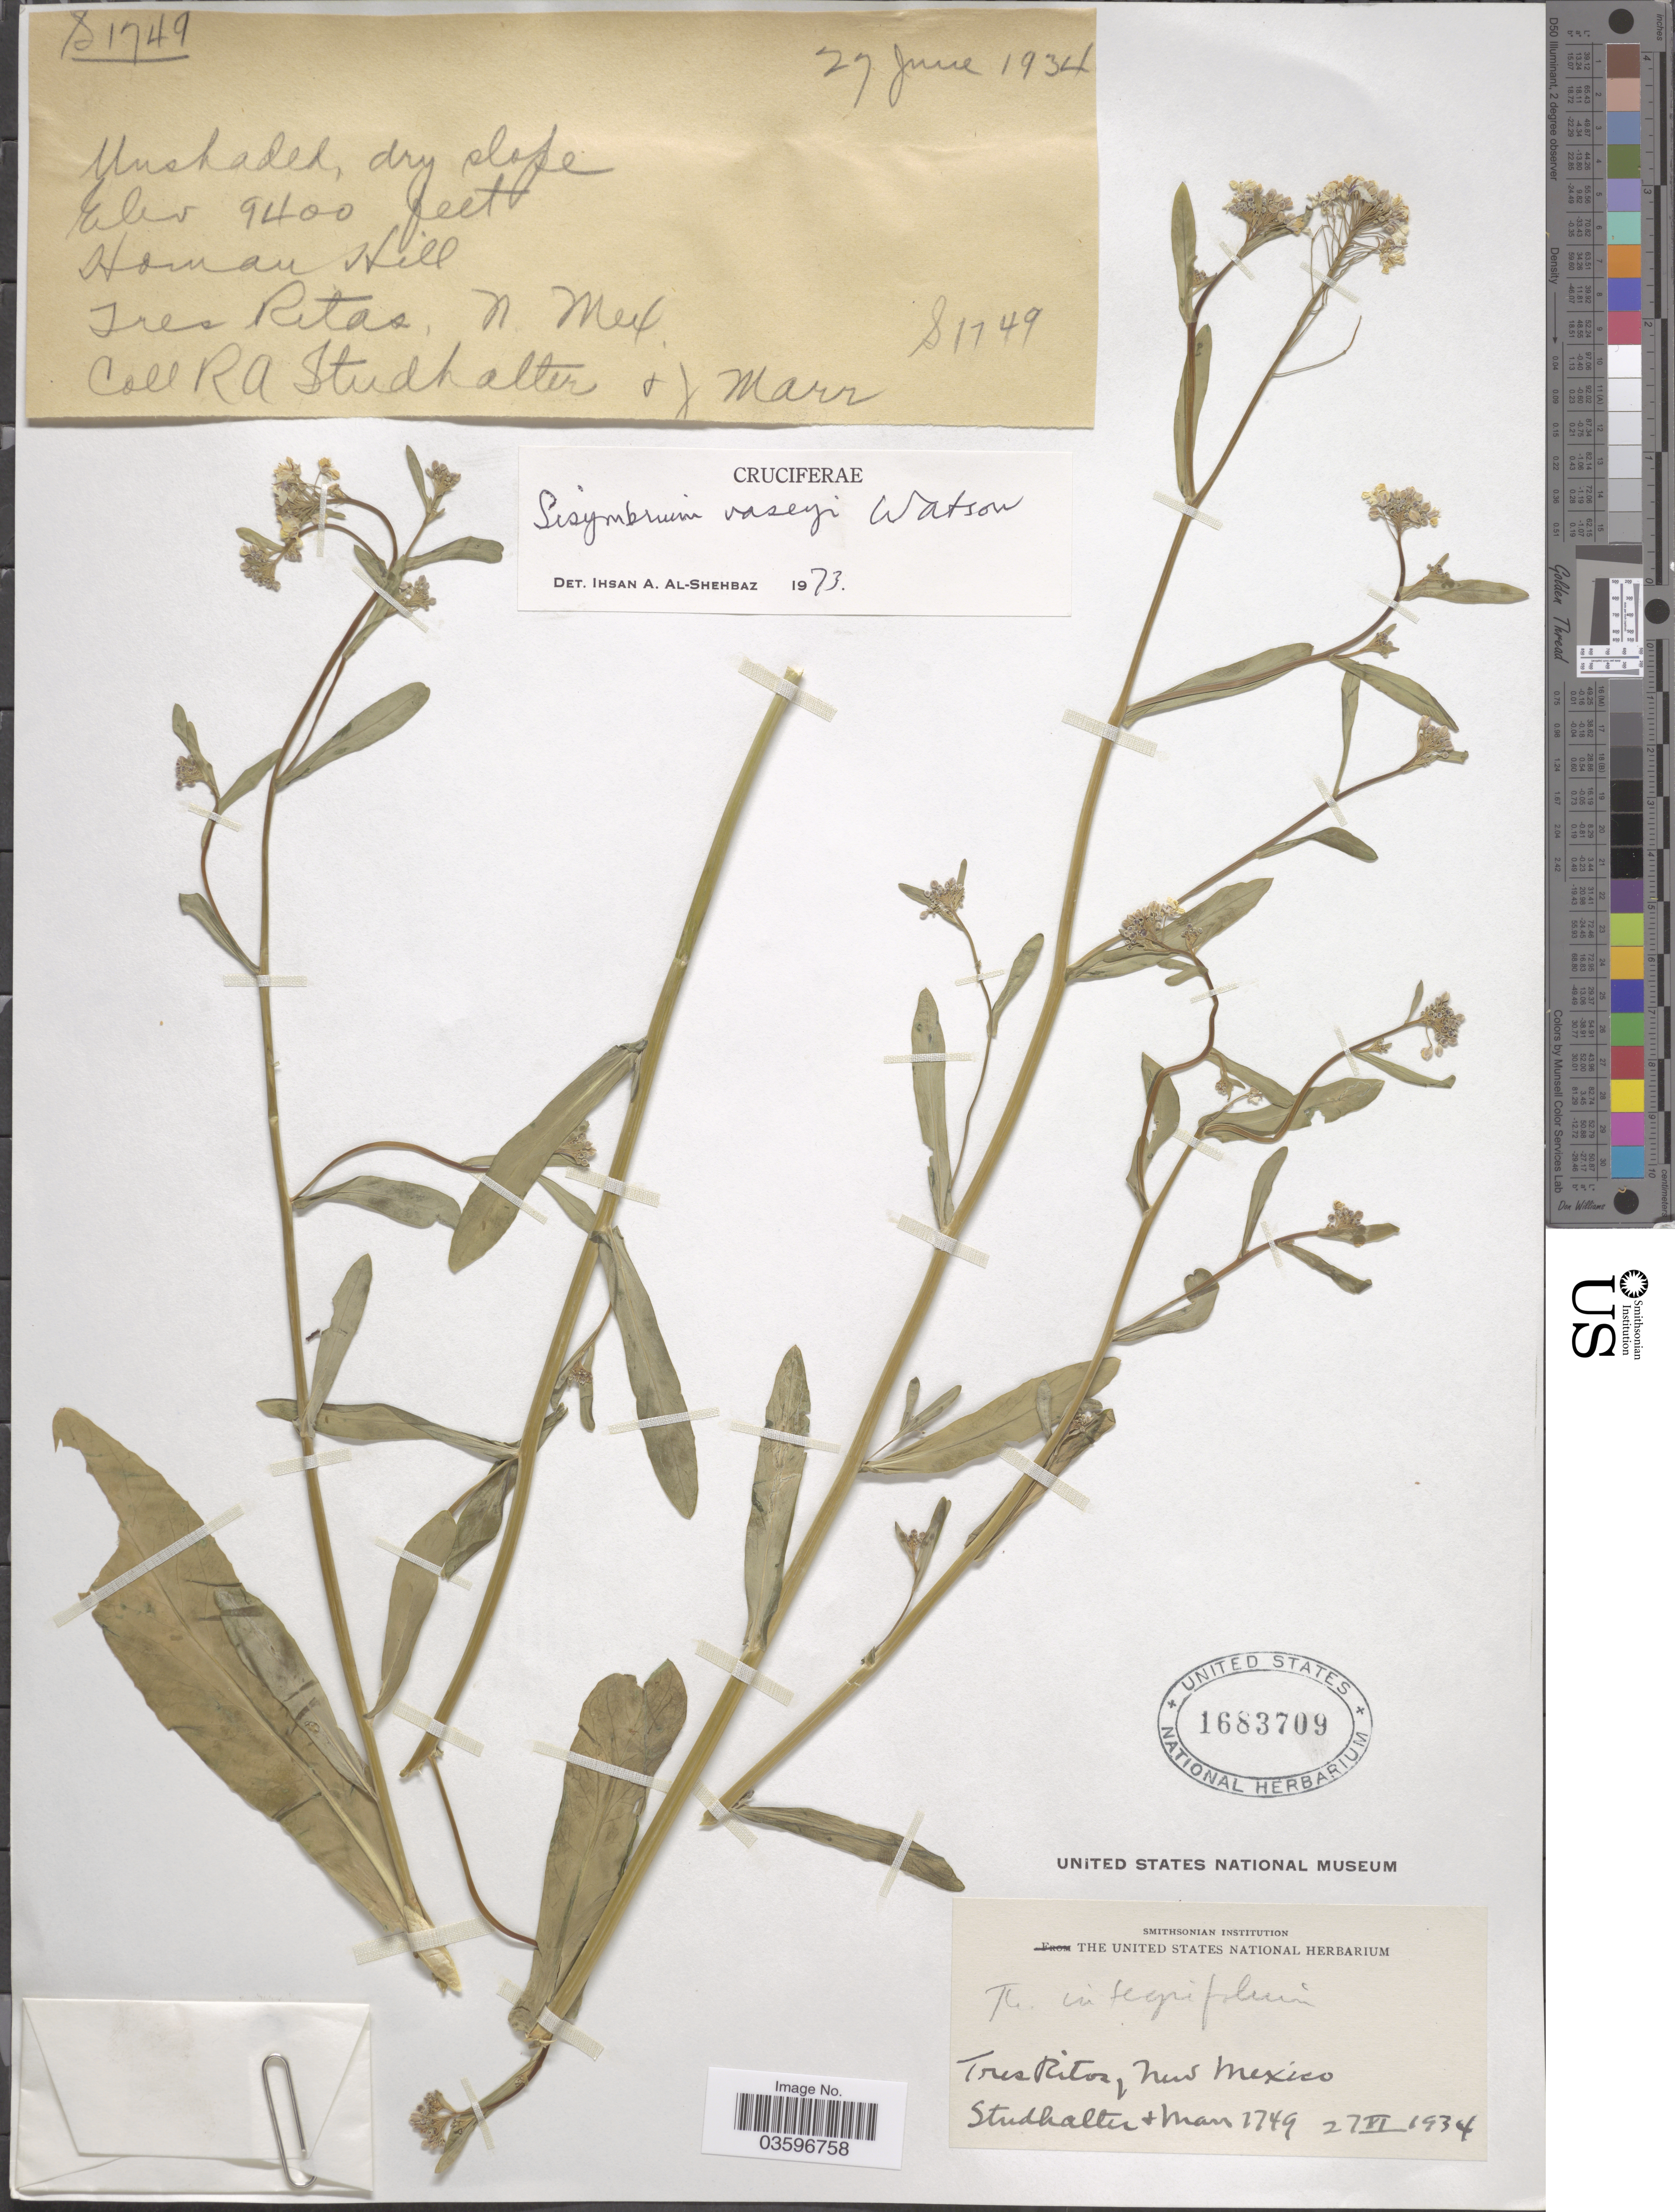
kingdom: Plantae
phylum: Tracheophyta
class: Magnoliopsida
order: Brassicales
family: Brassicaceae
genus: Thelypodiopsis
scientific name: Thelypodiopsis vaseyi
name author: (S. Watson ex B.L. Rob.) Rollins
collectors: R. Studhalter & J. Marr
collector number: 1749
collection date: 1934-06-27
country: United States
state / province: New Mexico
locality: Tres Ritos. Haman Hill.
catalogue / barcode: US 1683709